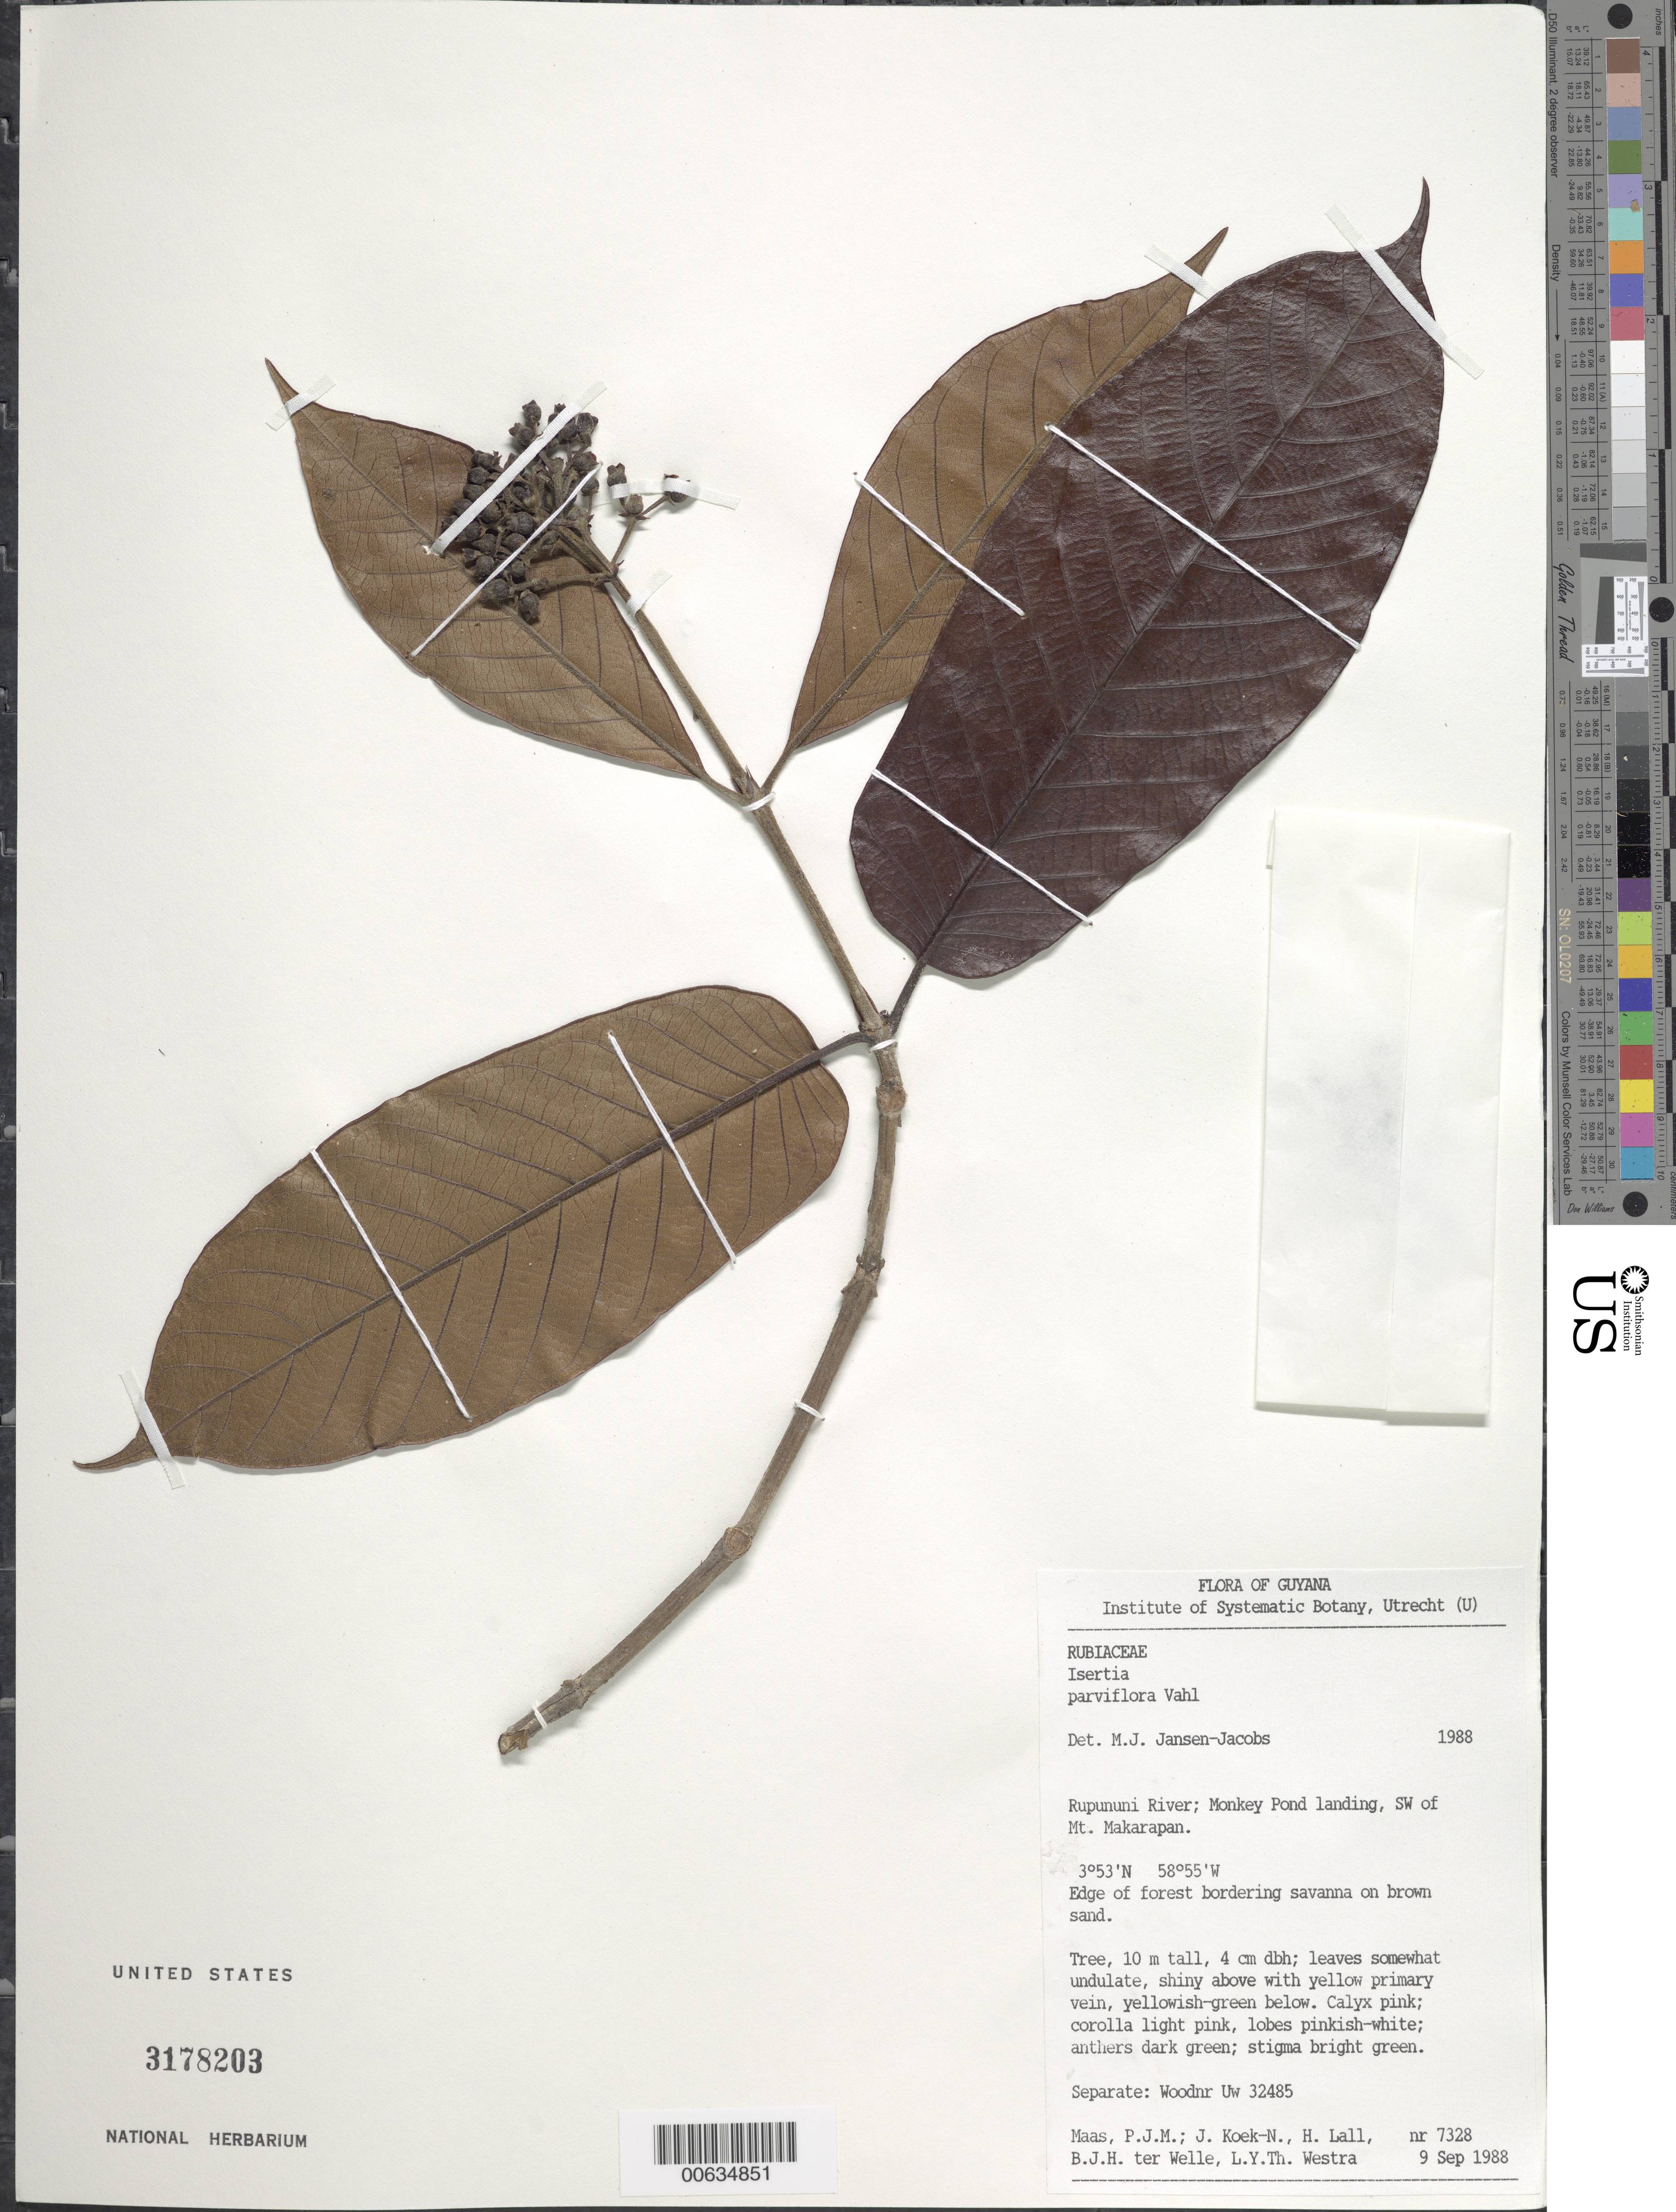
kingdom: Plantae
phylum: Tracheophyta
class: Magnoliopsida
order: Gentianales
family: Rubiaceae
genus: Isertia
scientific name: Isertia parviflora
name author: Vahl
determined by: Jansen-Jacobs, M. J., (U), Nationaal Herbarium Nederland, Utrecht University branch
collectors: P. Maas, J. Koek-Noorman, H. Lall, B. Welle & L. Y. T. Westra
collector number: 7328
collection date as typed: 9-Sep-88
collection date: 1988-09-09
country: Guyana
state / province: U. Takutu-U. Essequibo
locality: Rupununi River, Monkey Pond landing, SW of Mt. Makarapan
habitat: Edge of forest bordering savanna on brown sand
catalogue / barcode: US 3178203